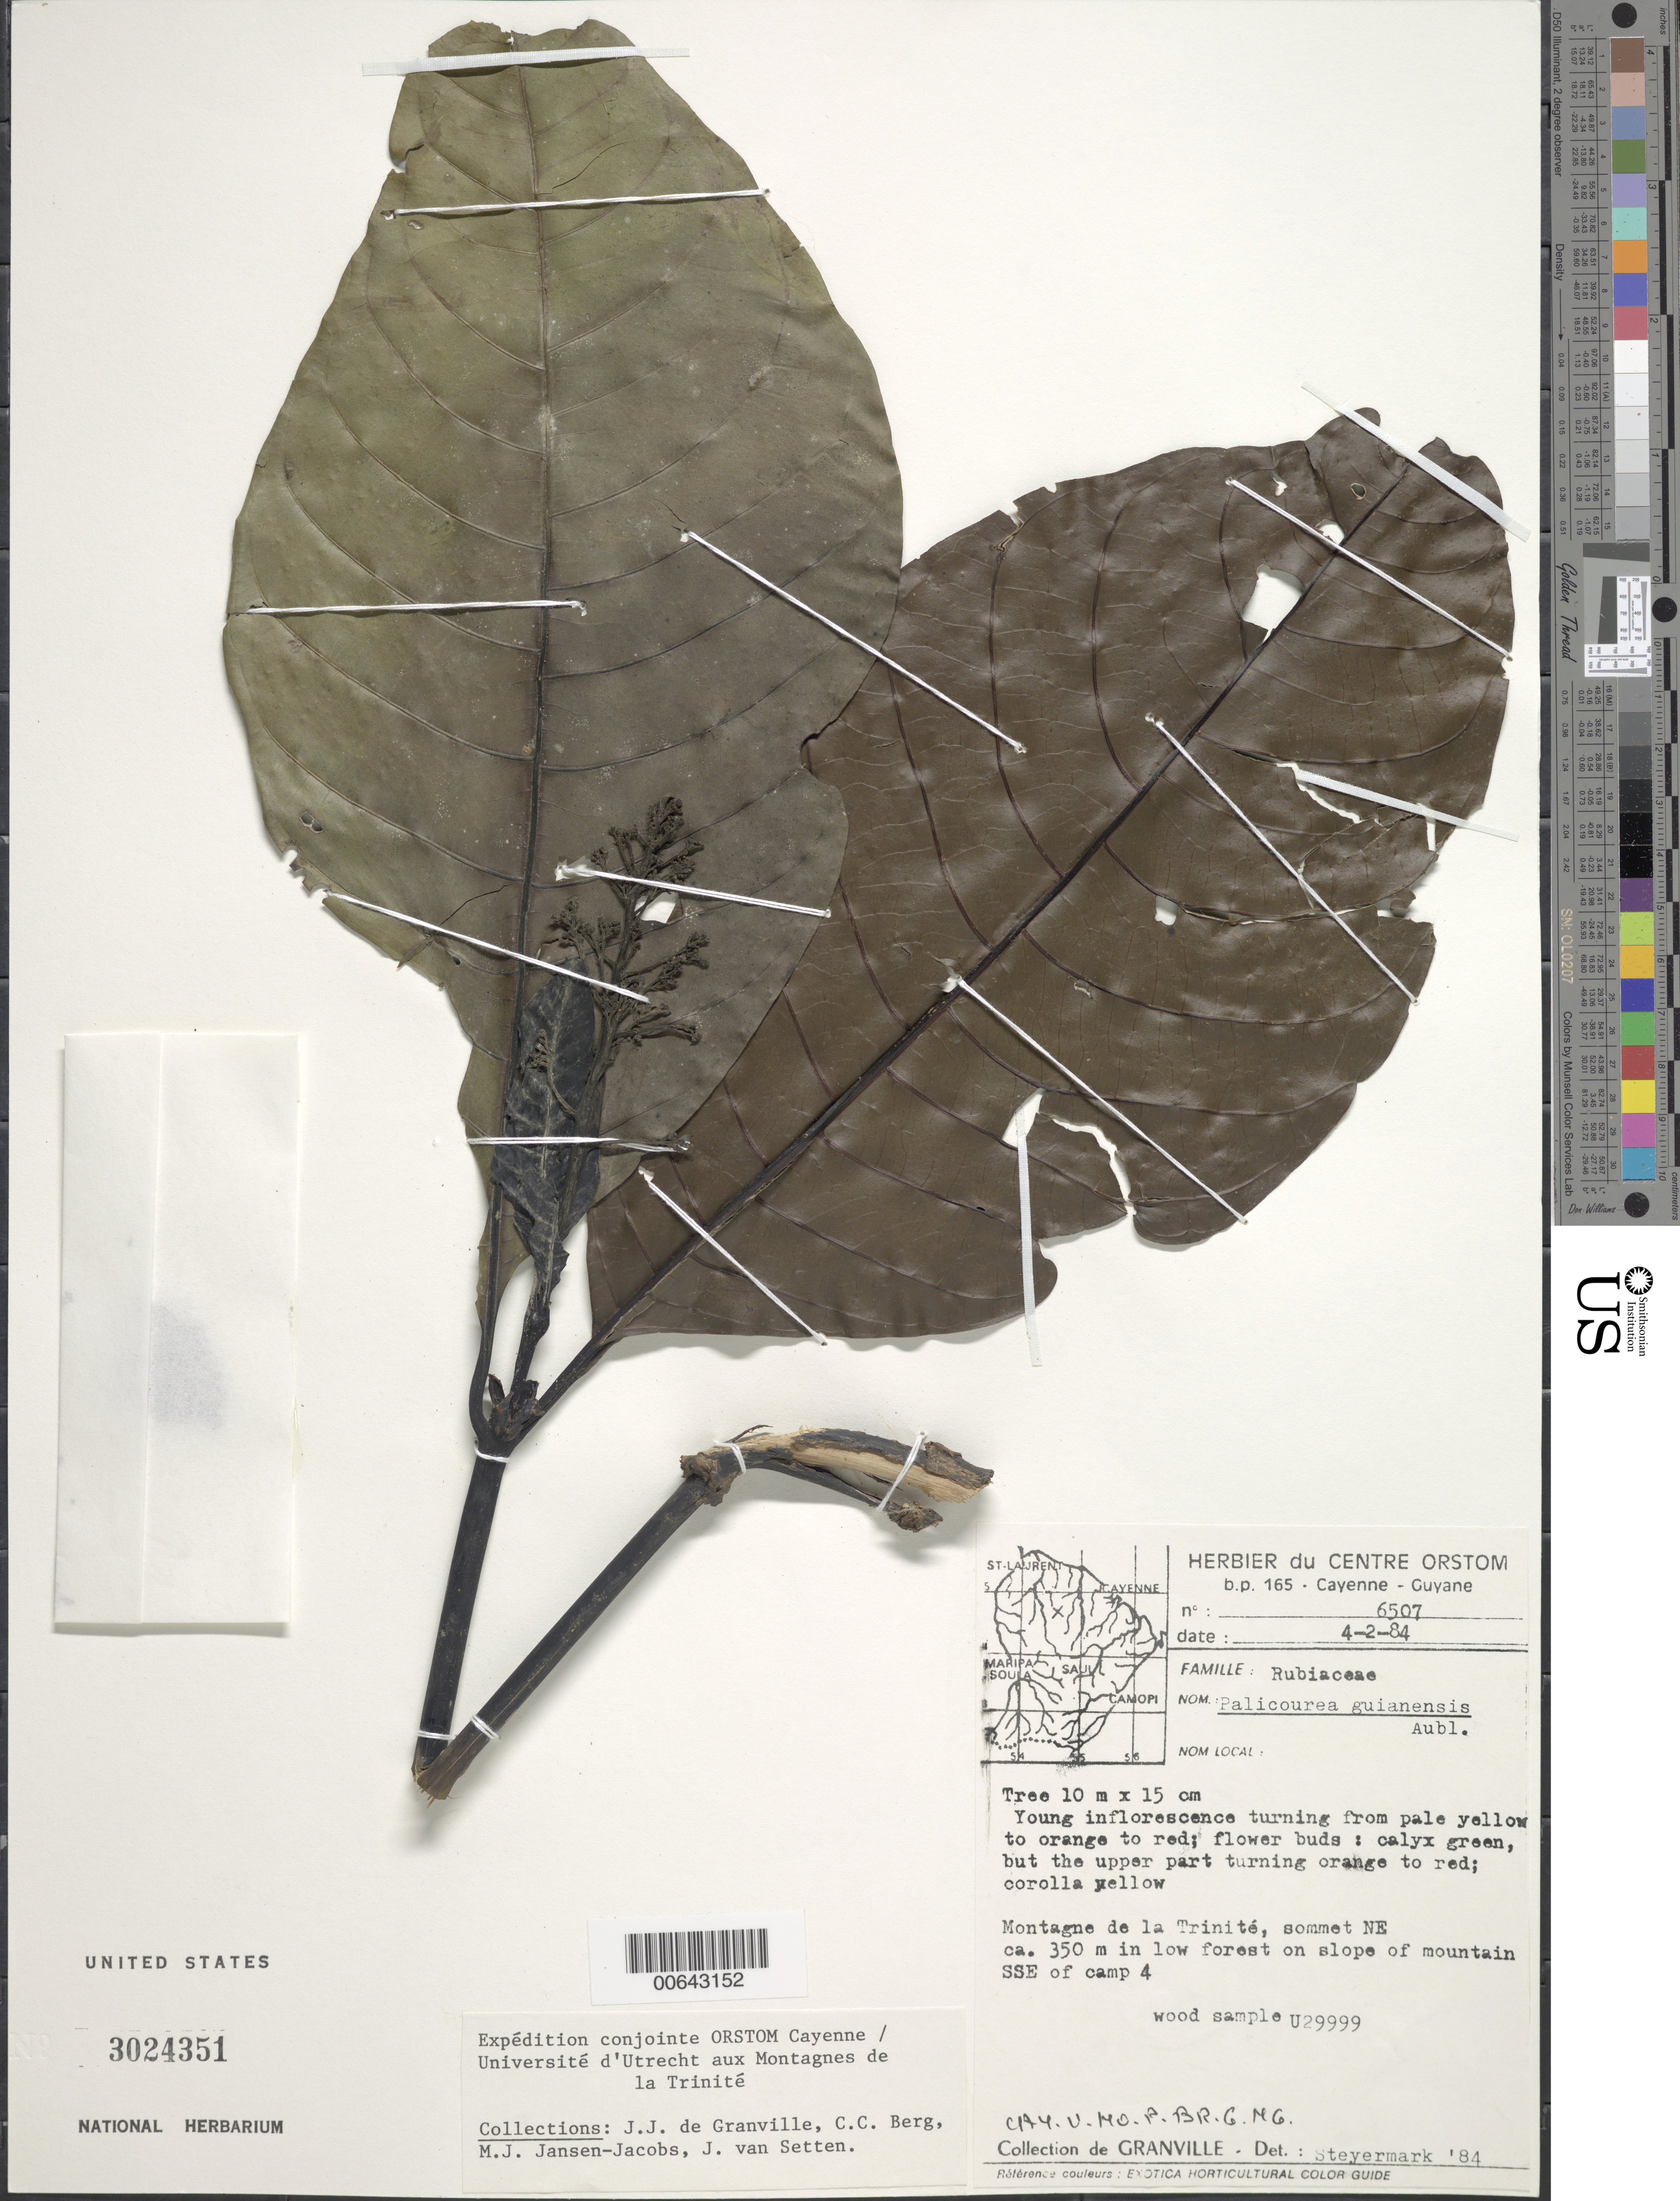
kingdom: Plantae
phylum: Tracheophyta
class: Magnoliopsida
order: Gentianales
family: Rubiaceae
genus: Palicourea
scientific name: Palicourea guianensis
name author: Aubl.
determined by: Steyermark, Julian A., (VEN)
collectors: J.-J. de Granville, C. C. Berg, M. J. Jansen-Jacobs & J. van Setten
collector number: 6507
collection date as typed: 4-Feb-84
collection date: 1984-02-04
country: French Guiana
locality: Montagnes de la Trinité, sommet NE, SSE of camp 4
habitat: Low forest on slope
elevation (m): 350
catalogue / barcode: US 3024351